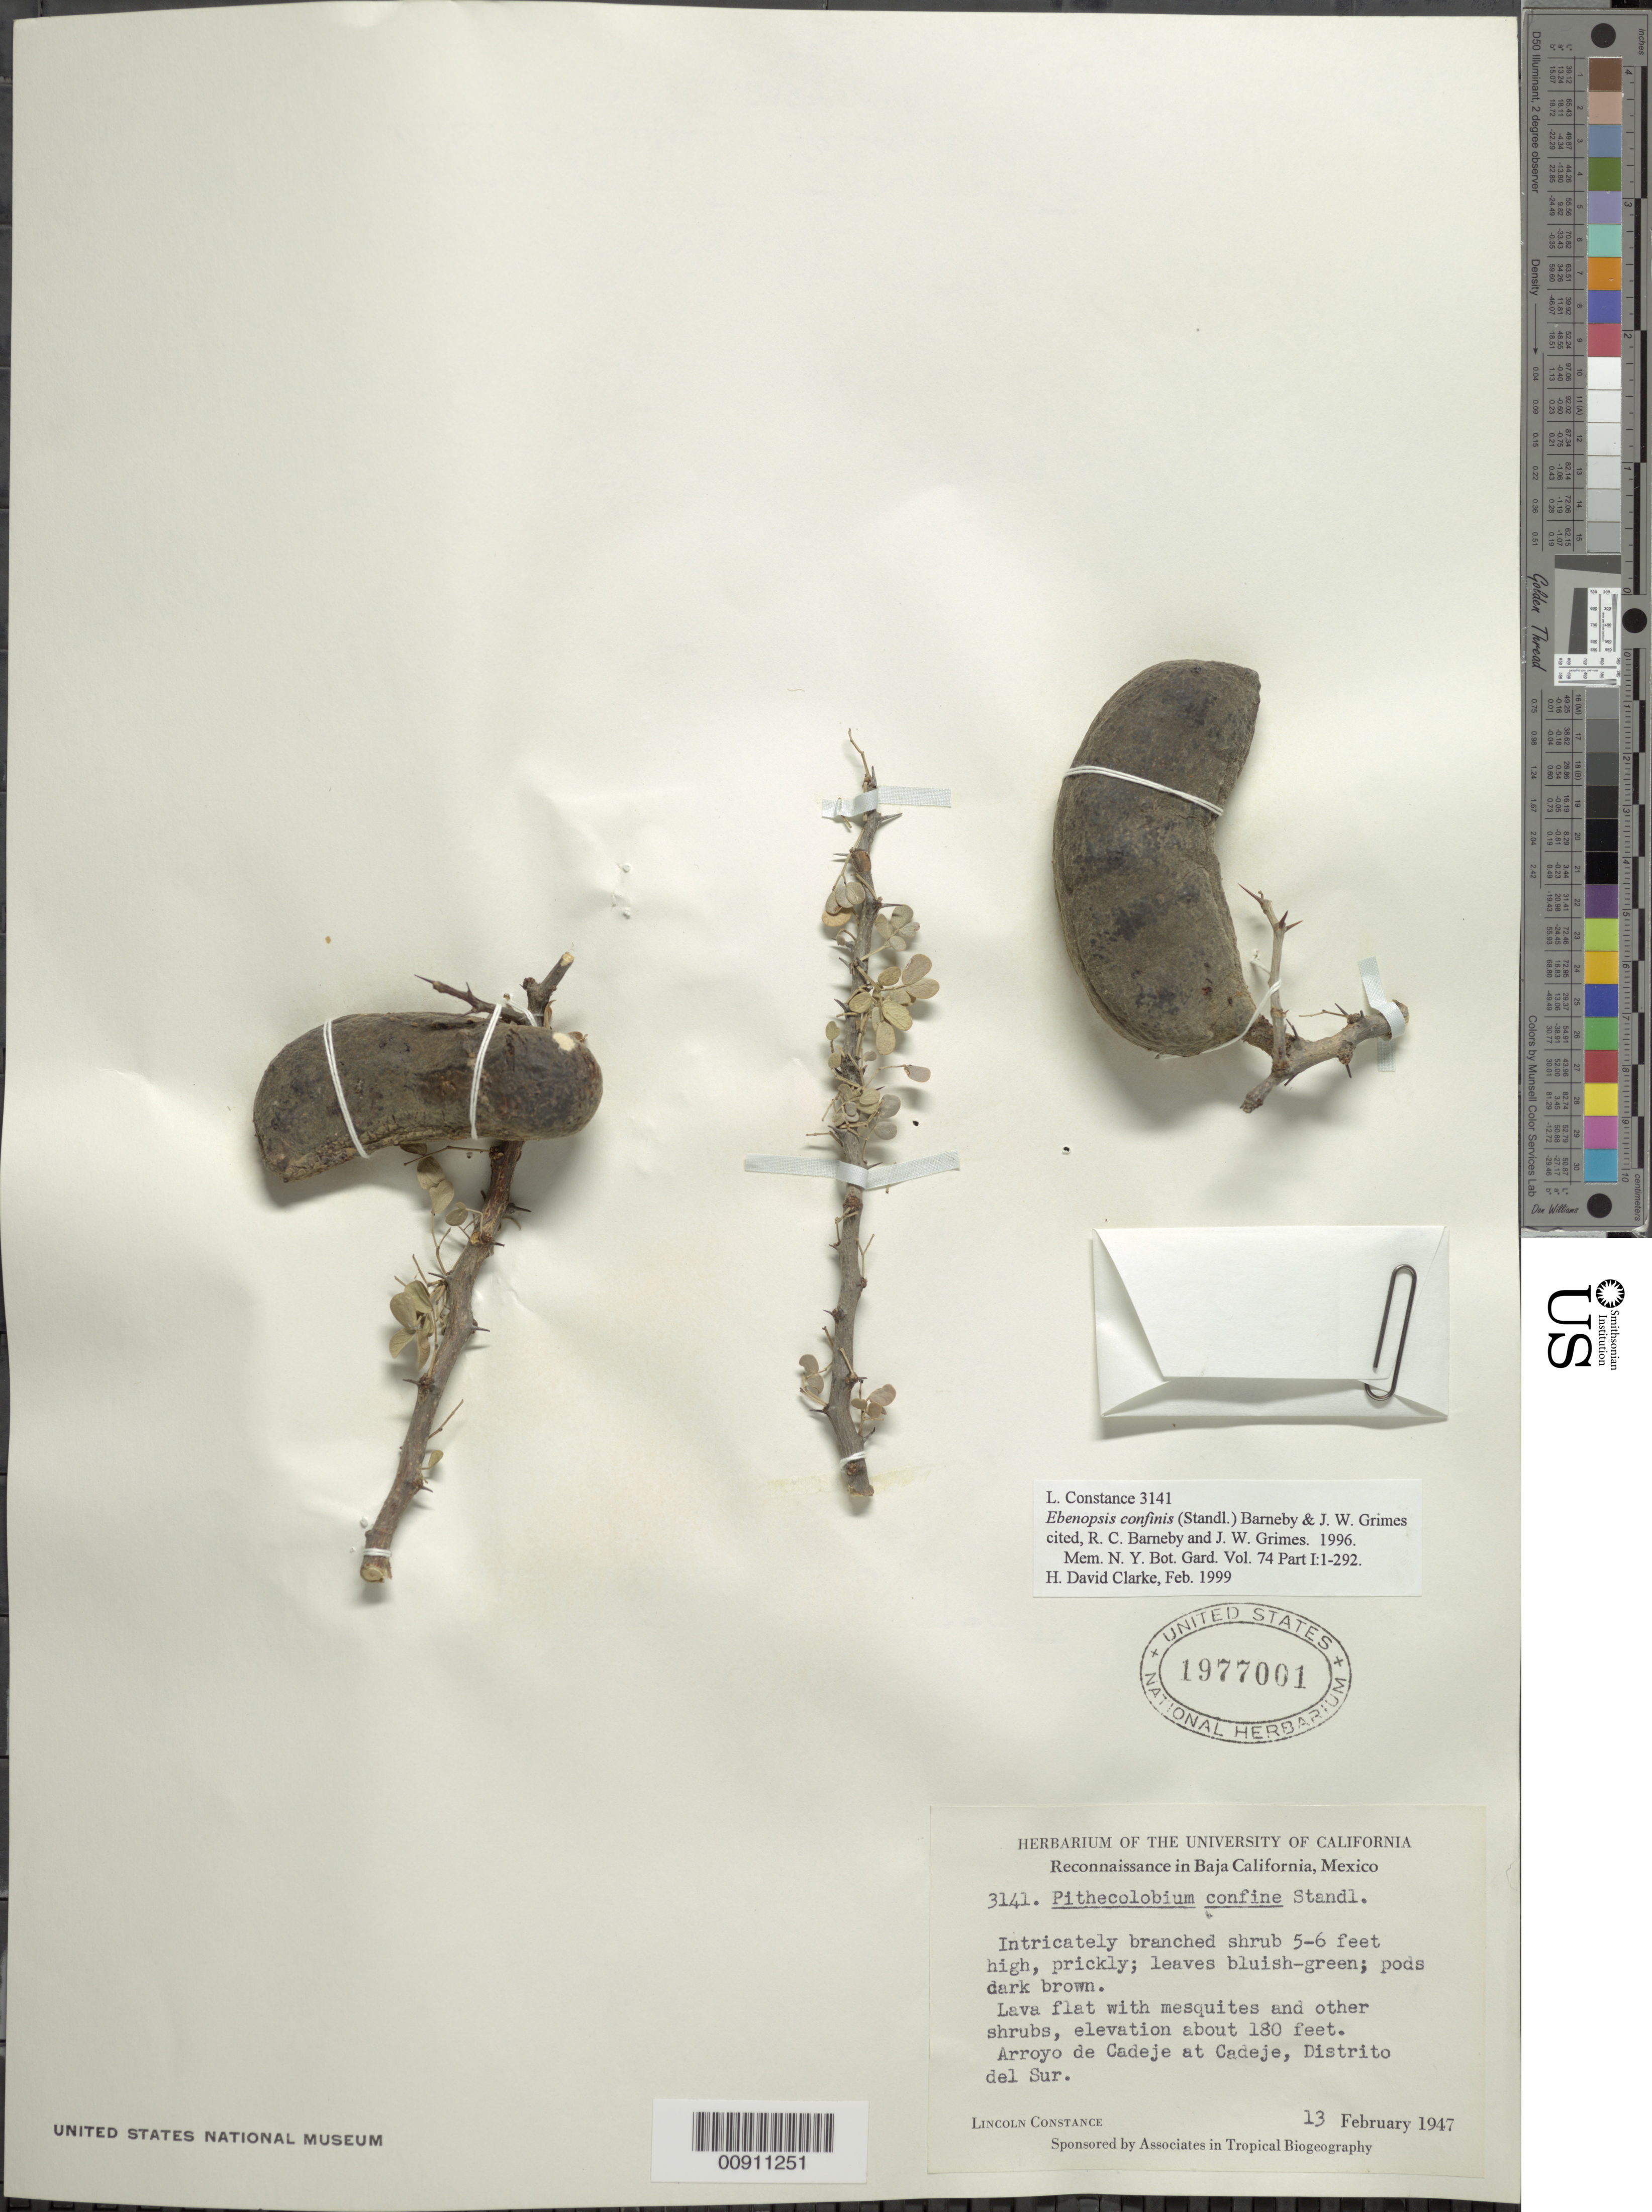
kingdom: Plantae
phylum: Tracheophyta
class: Magnoliopsida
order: Fabales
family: Fabaceae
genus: Ebenopsis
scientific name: Ebenopsis confinis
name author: (Standl.) Britton & Rose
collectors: L. Constance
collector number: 3141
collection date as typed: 13 Feb 1947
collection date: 1947-02-13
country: Mexico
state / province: Baja California Sur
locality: Arroyo de Cadeje at Cadeje, Baja California Distrito del Sur.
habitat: Lava flat with mesquites and other shrubs.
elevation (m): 55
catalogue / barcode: US 1977001